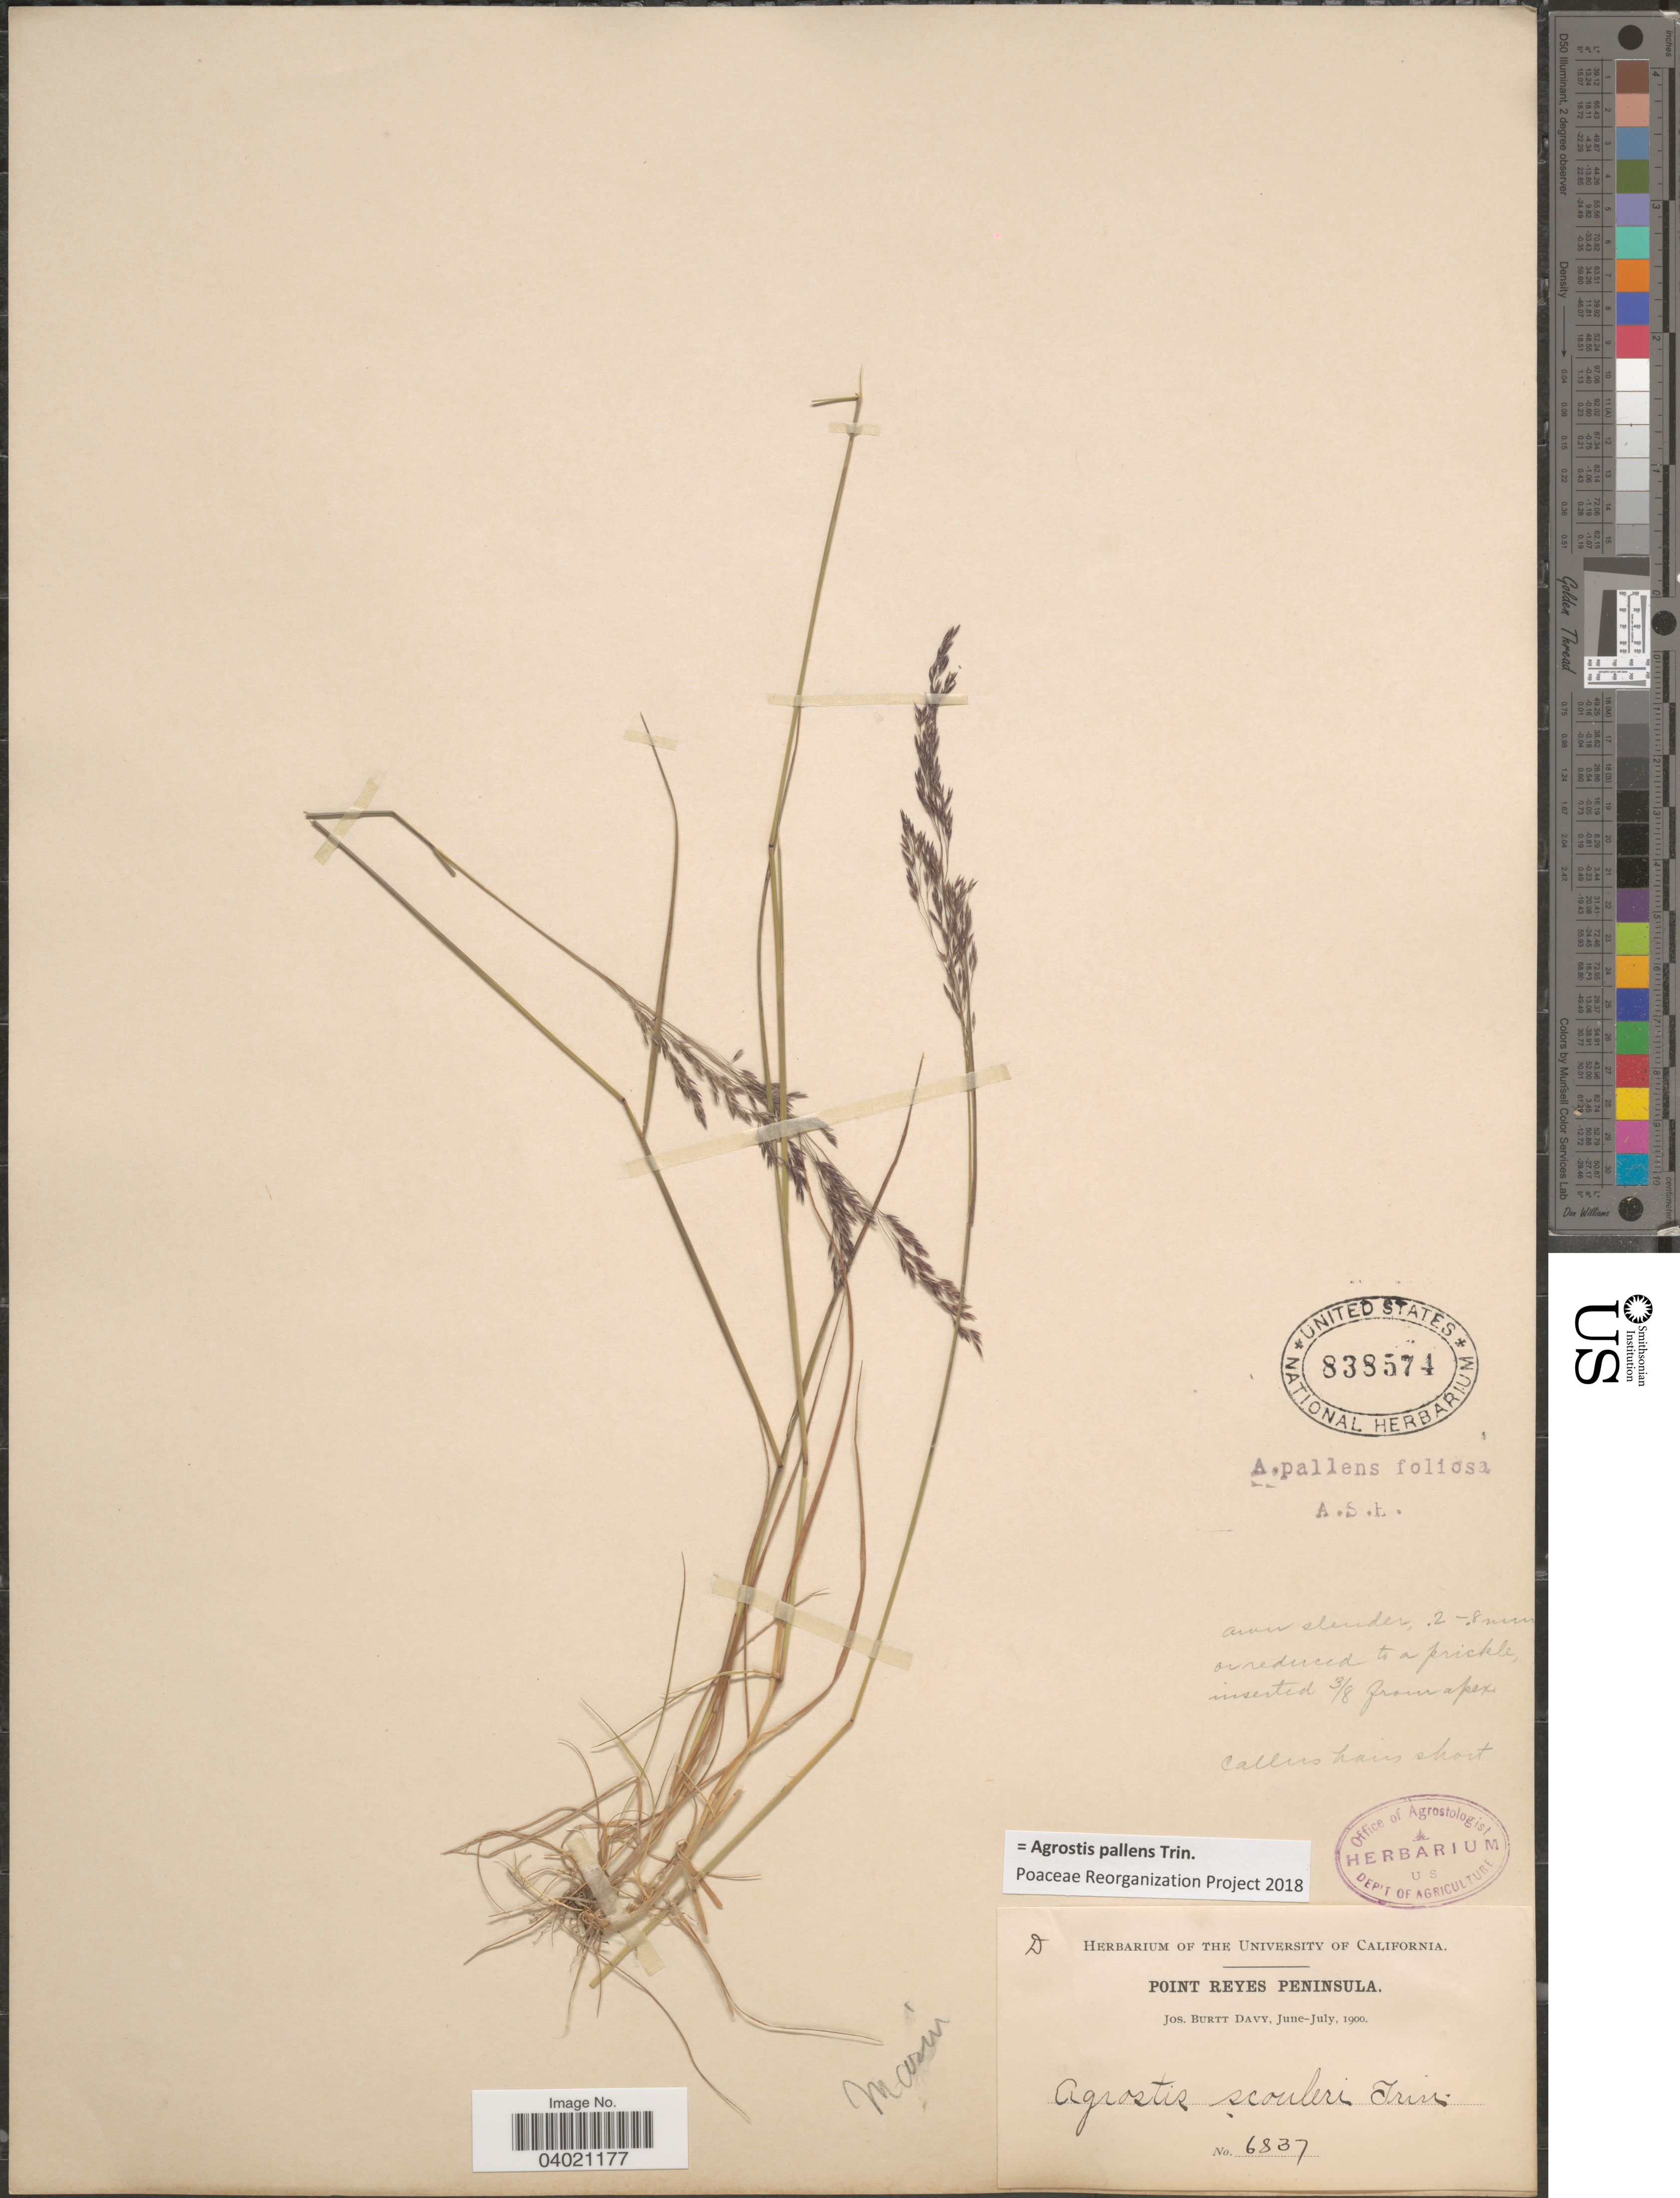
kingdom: Plantae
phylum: Tracheophyta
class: Liliopsida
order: Poales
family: Poaceae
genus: Agrostis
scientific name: Agrostis pallens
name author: Trin.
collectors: J. Burtt Davy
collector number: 6837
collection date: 1900-06/1900-07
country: United States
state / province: California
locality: Point Reyes Peninsula.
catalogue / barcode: US 838574